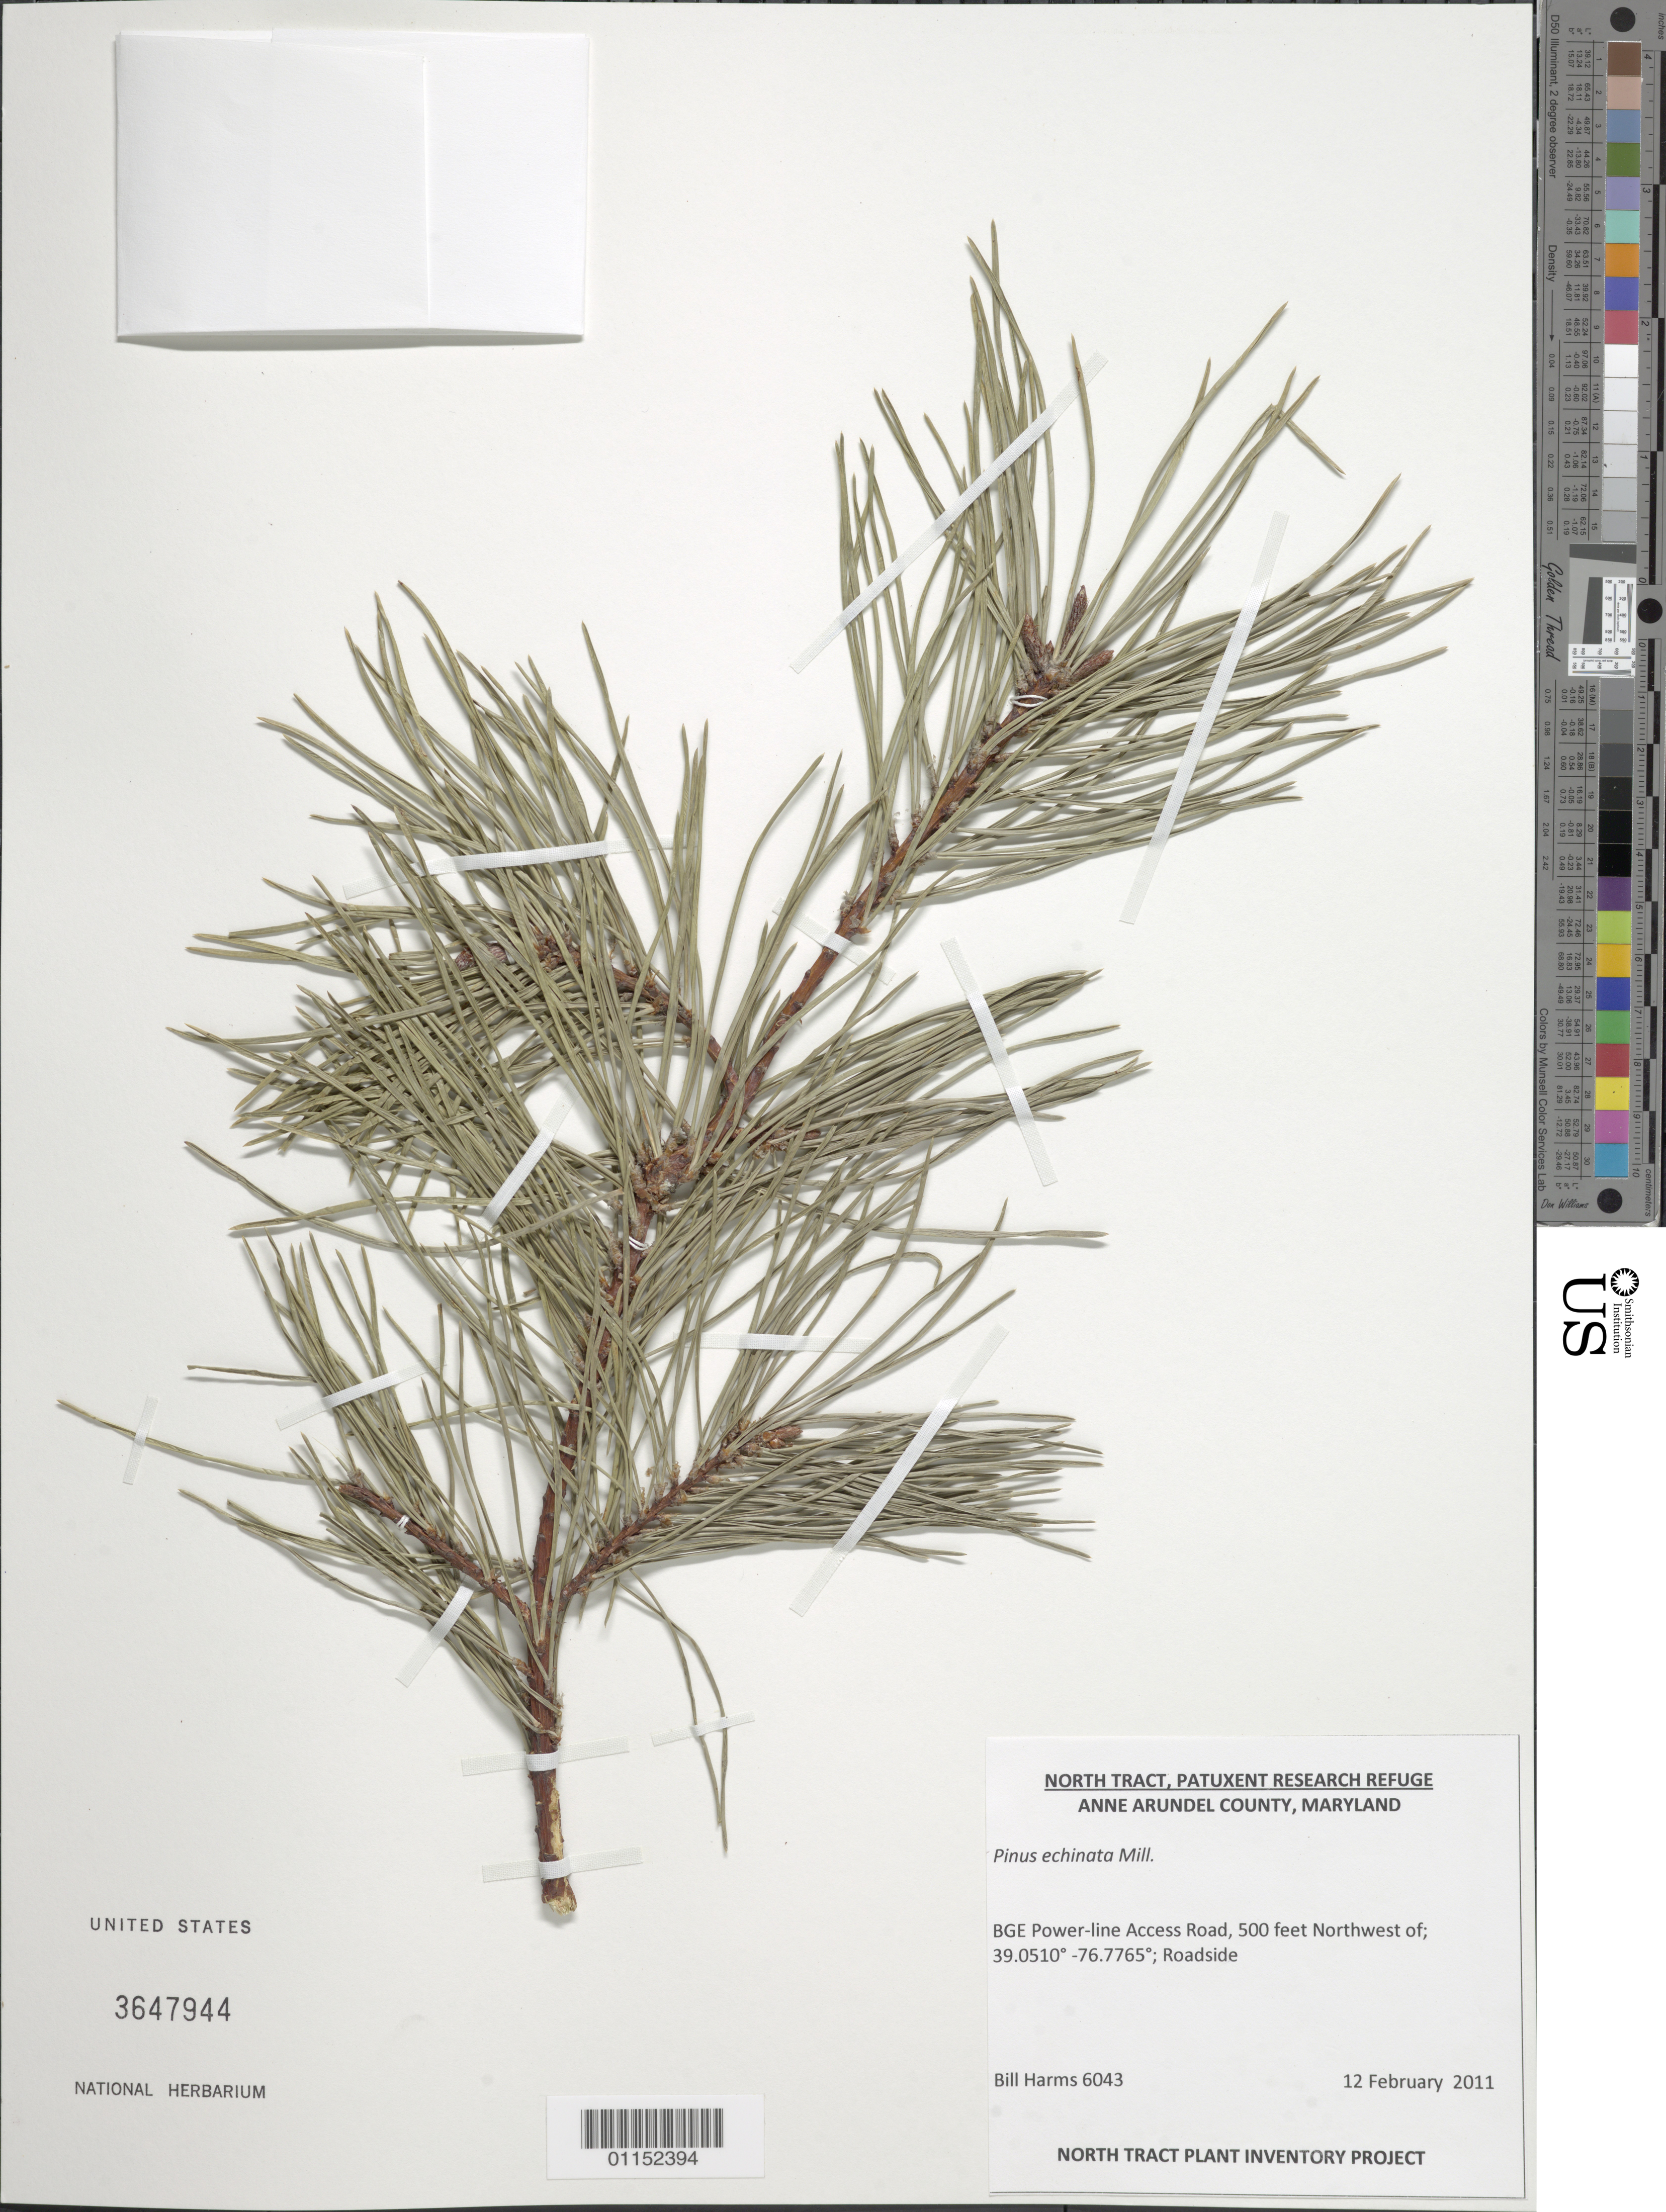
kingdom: Plantae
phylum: Tracheophyta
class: Pinopsida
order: Pinales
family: Pinaceae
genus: Pinus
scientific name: Pinus strobus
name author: L.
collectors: B. Harms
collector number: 6044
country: United States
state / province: Maryland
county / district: Anne Arundel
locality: North Tract, Patuxent Research Refuge, Duvall Cemetery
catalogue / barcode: US 3647943